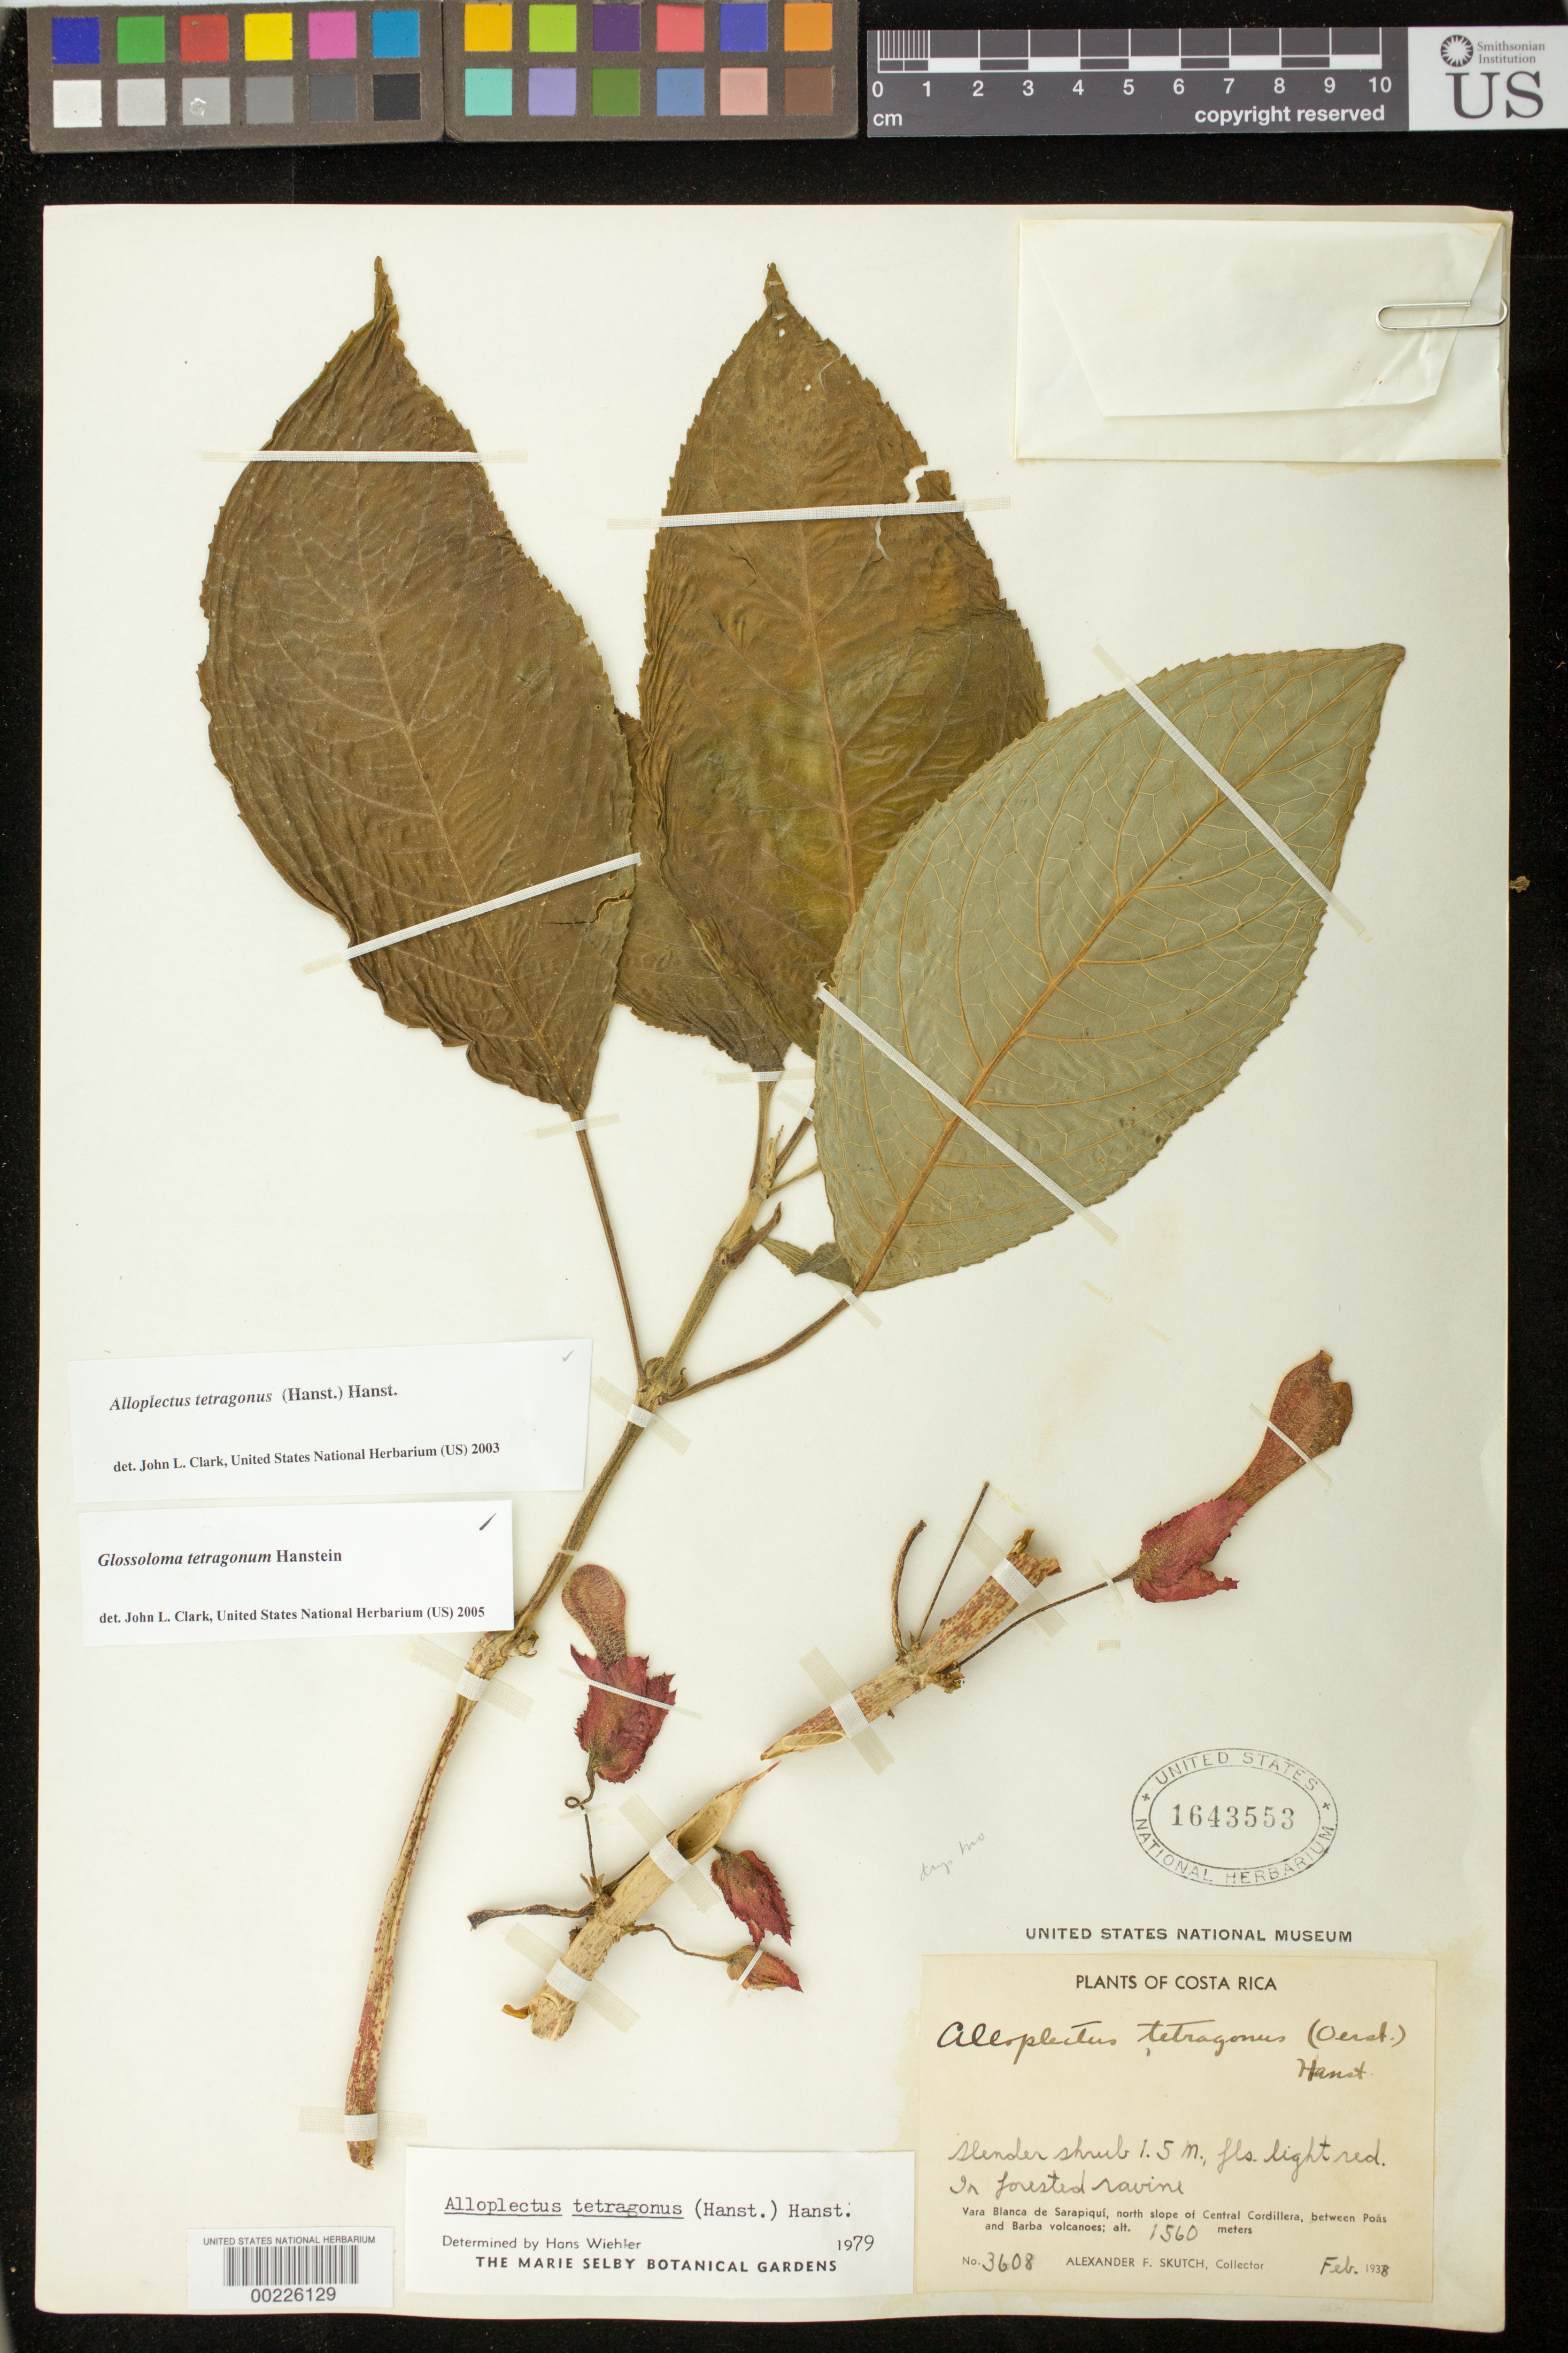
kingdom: Plantae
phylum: Tracheophyta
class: Magnoliopsida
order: Lamiales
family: Gesneriaceae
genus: Glossoloma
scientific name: Glossoloma tetragonum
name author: Hanst.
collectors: A. F. Skutch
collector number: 3608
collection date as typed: Feb 1938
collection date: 1938-02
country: Costa Rica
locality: Vara Blanca de Sarapiqui, north slope of Central Cordillera, between Poas and Barba volcanoes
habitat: In forested ravine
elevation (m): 1560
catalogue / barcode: US 1643553